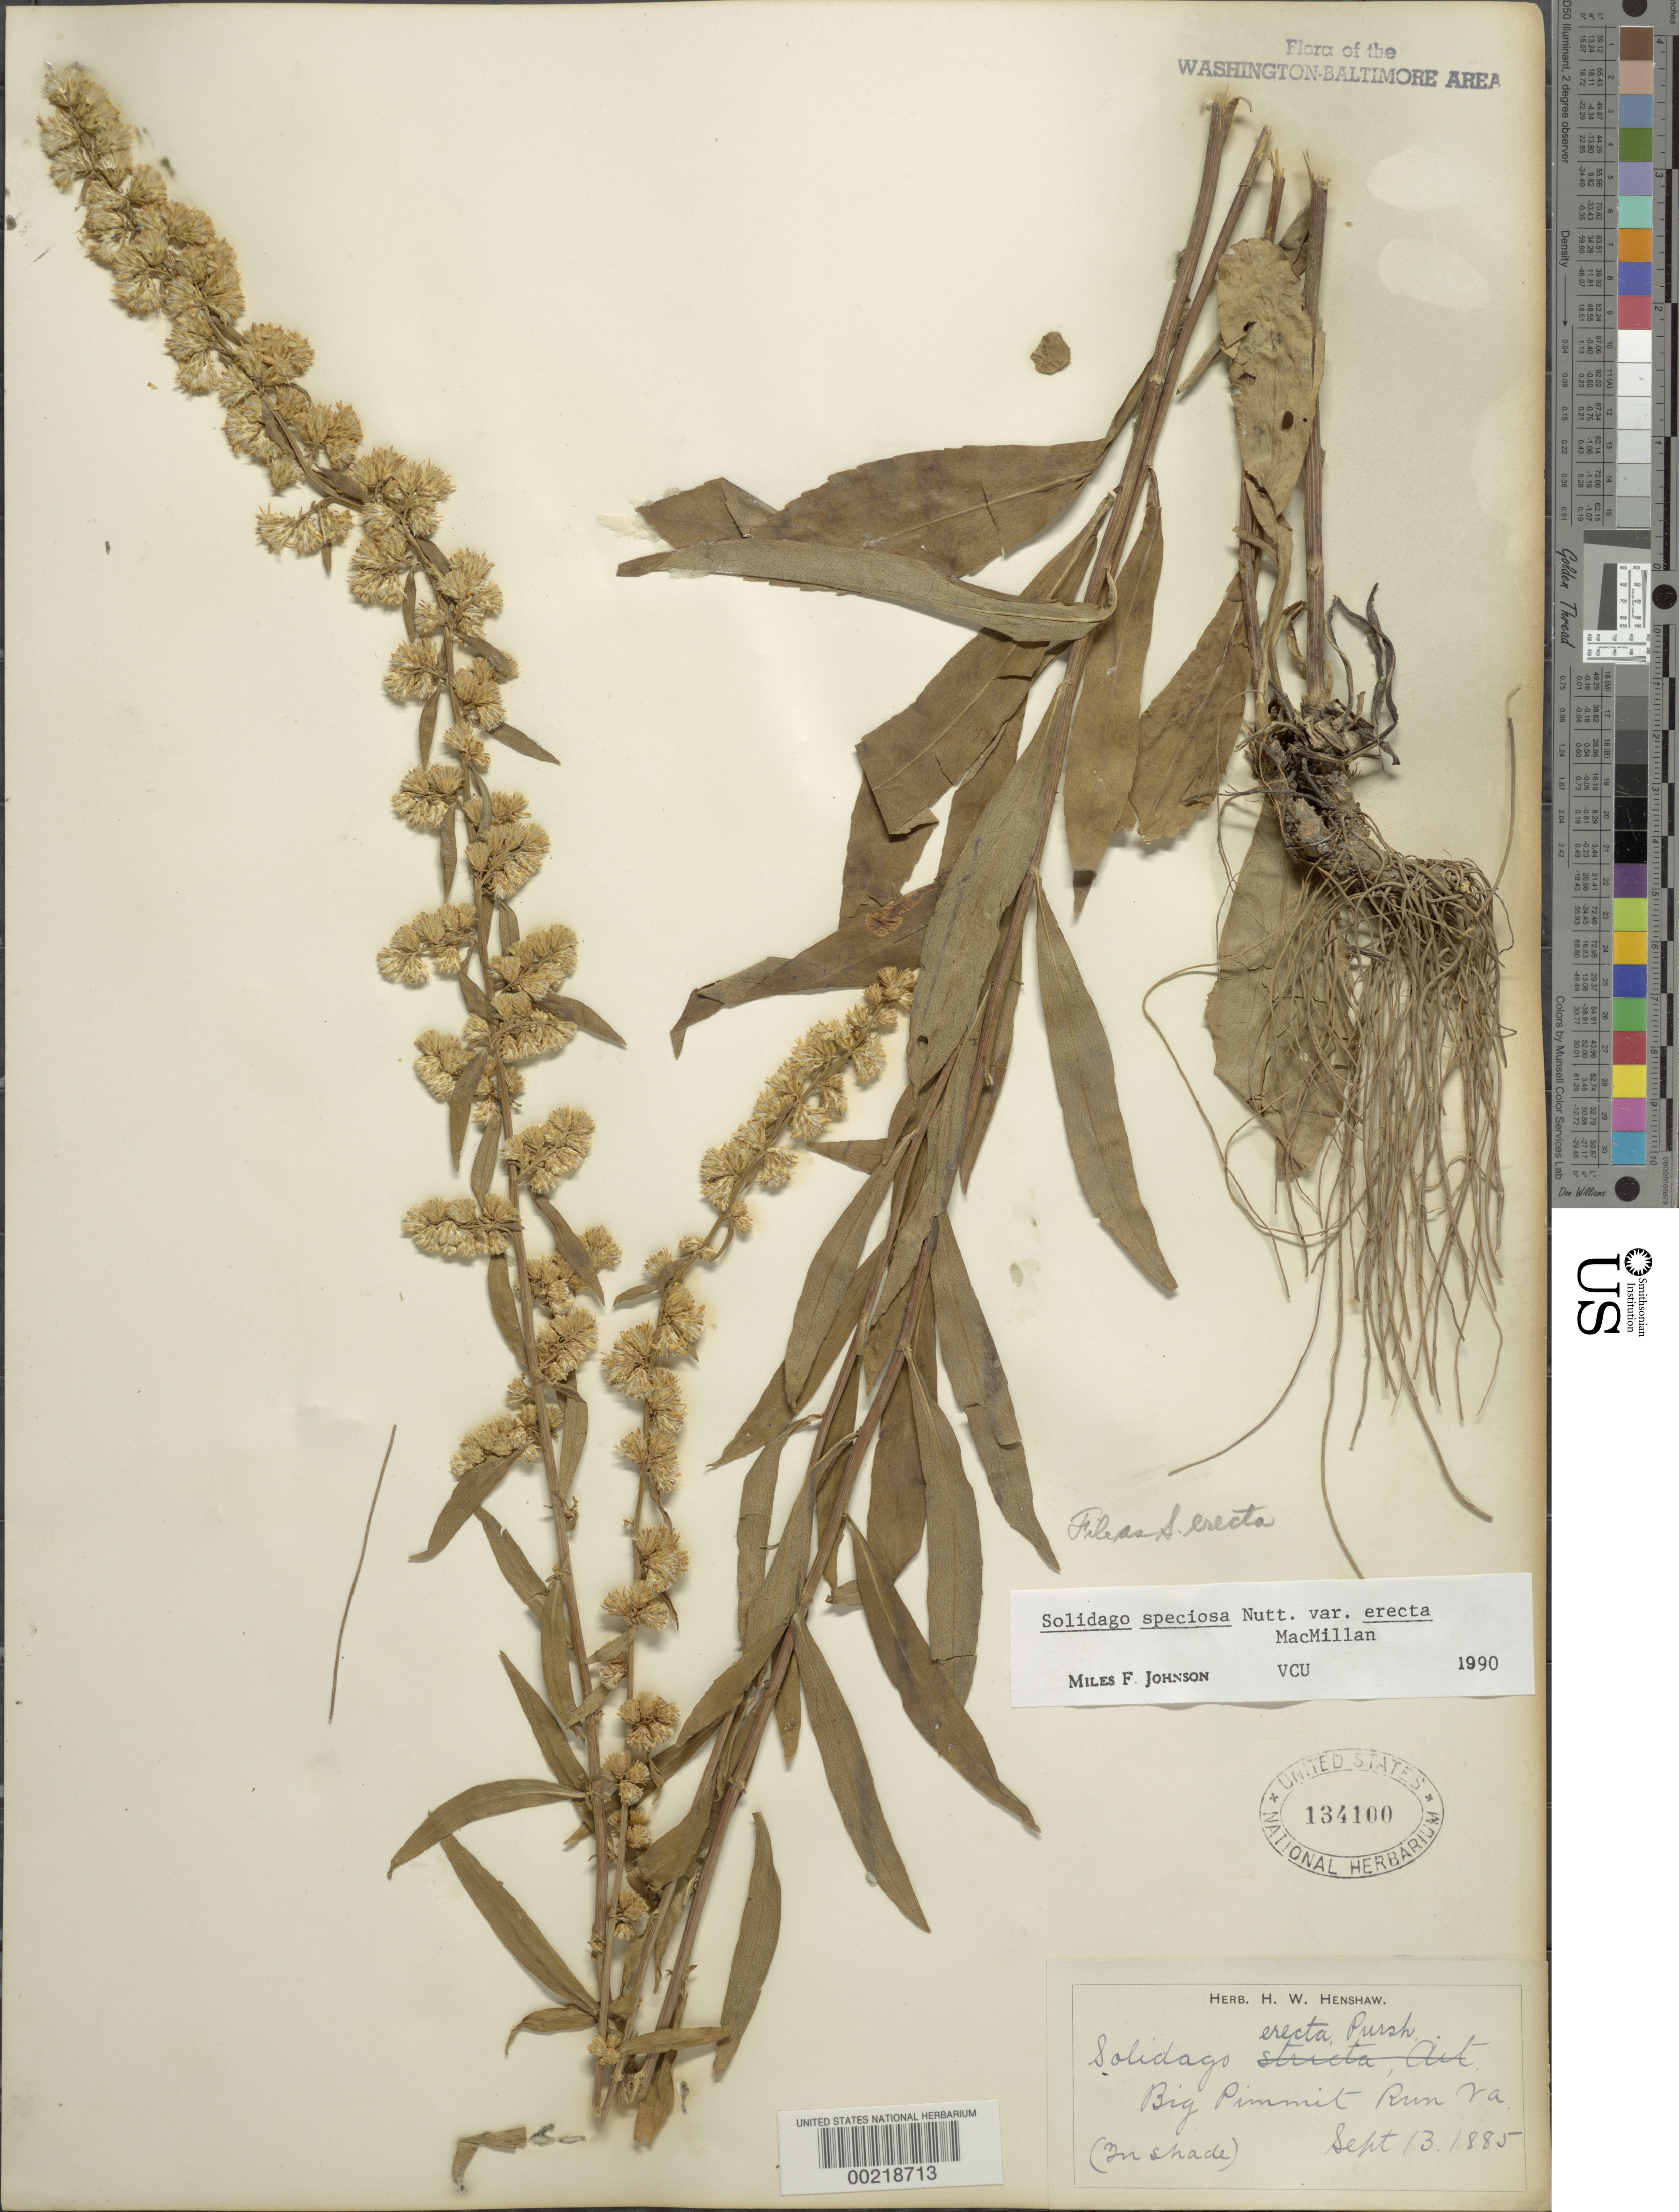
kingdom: Plantae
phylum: Tracheophyta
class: Magnoliopsida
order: Asterales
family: Asteraceae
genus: Solidago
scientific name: Solidago speciosa var. erecta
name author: (Pursh) MacMill.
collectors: H. Henshaw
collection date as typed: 13 Sep 1885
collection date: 1885-09-13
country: United States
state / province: Virginia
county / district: Fairfax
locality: Big Pimmitt Run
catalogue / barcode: US 134100